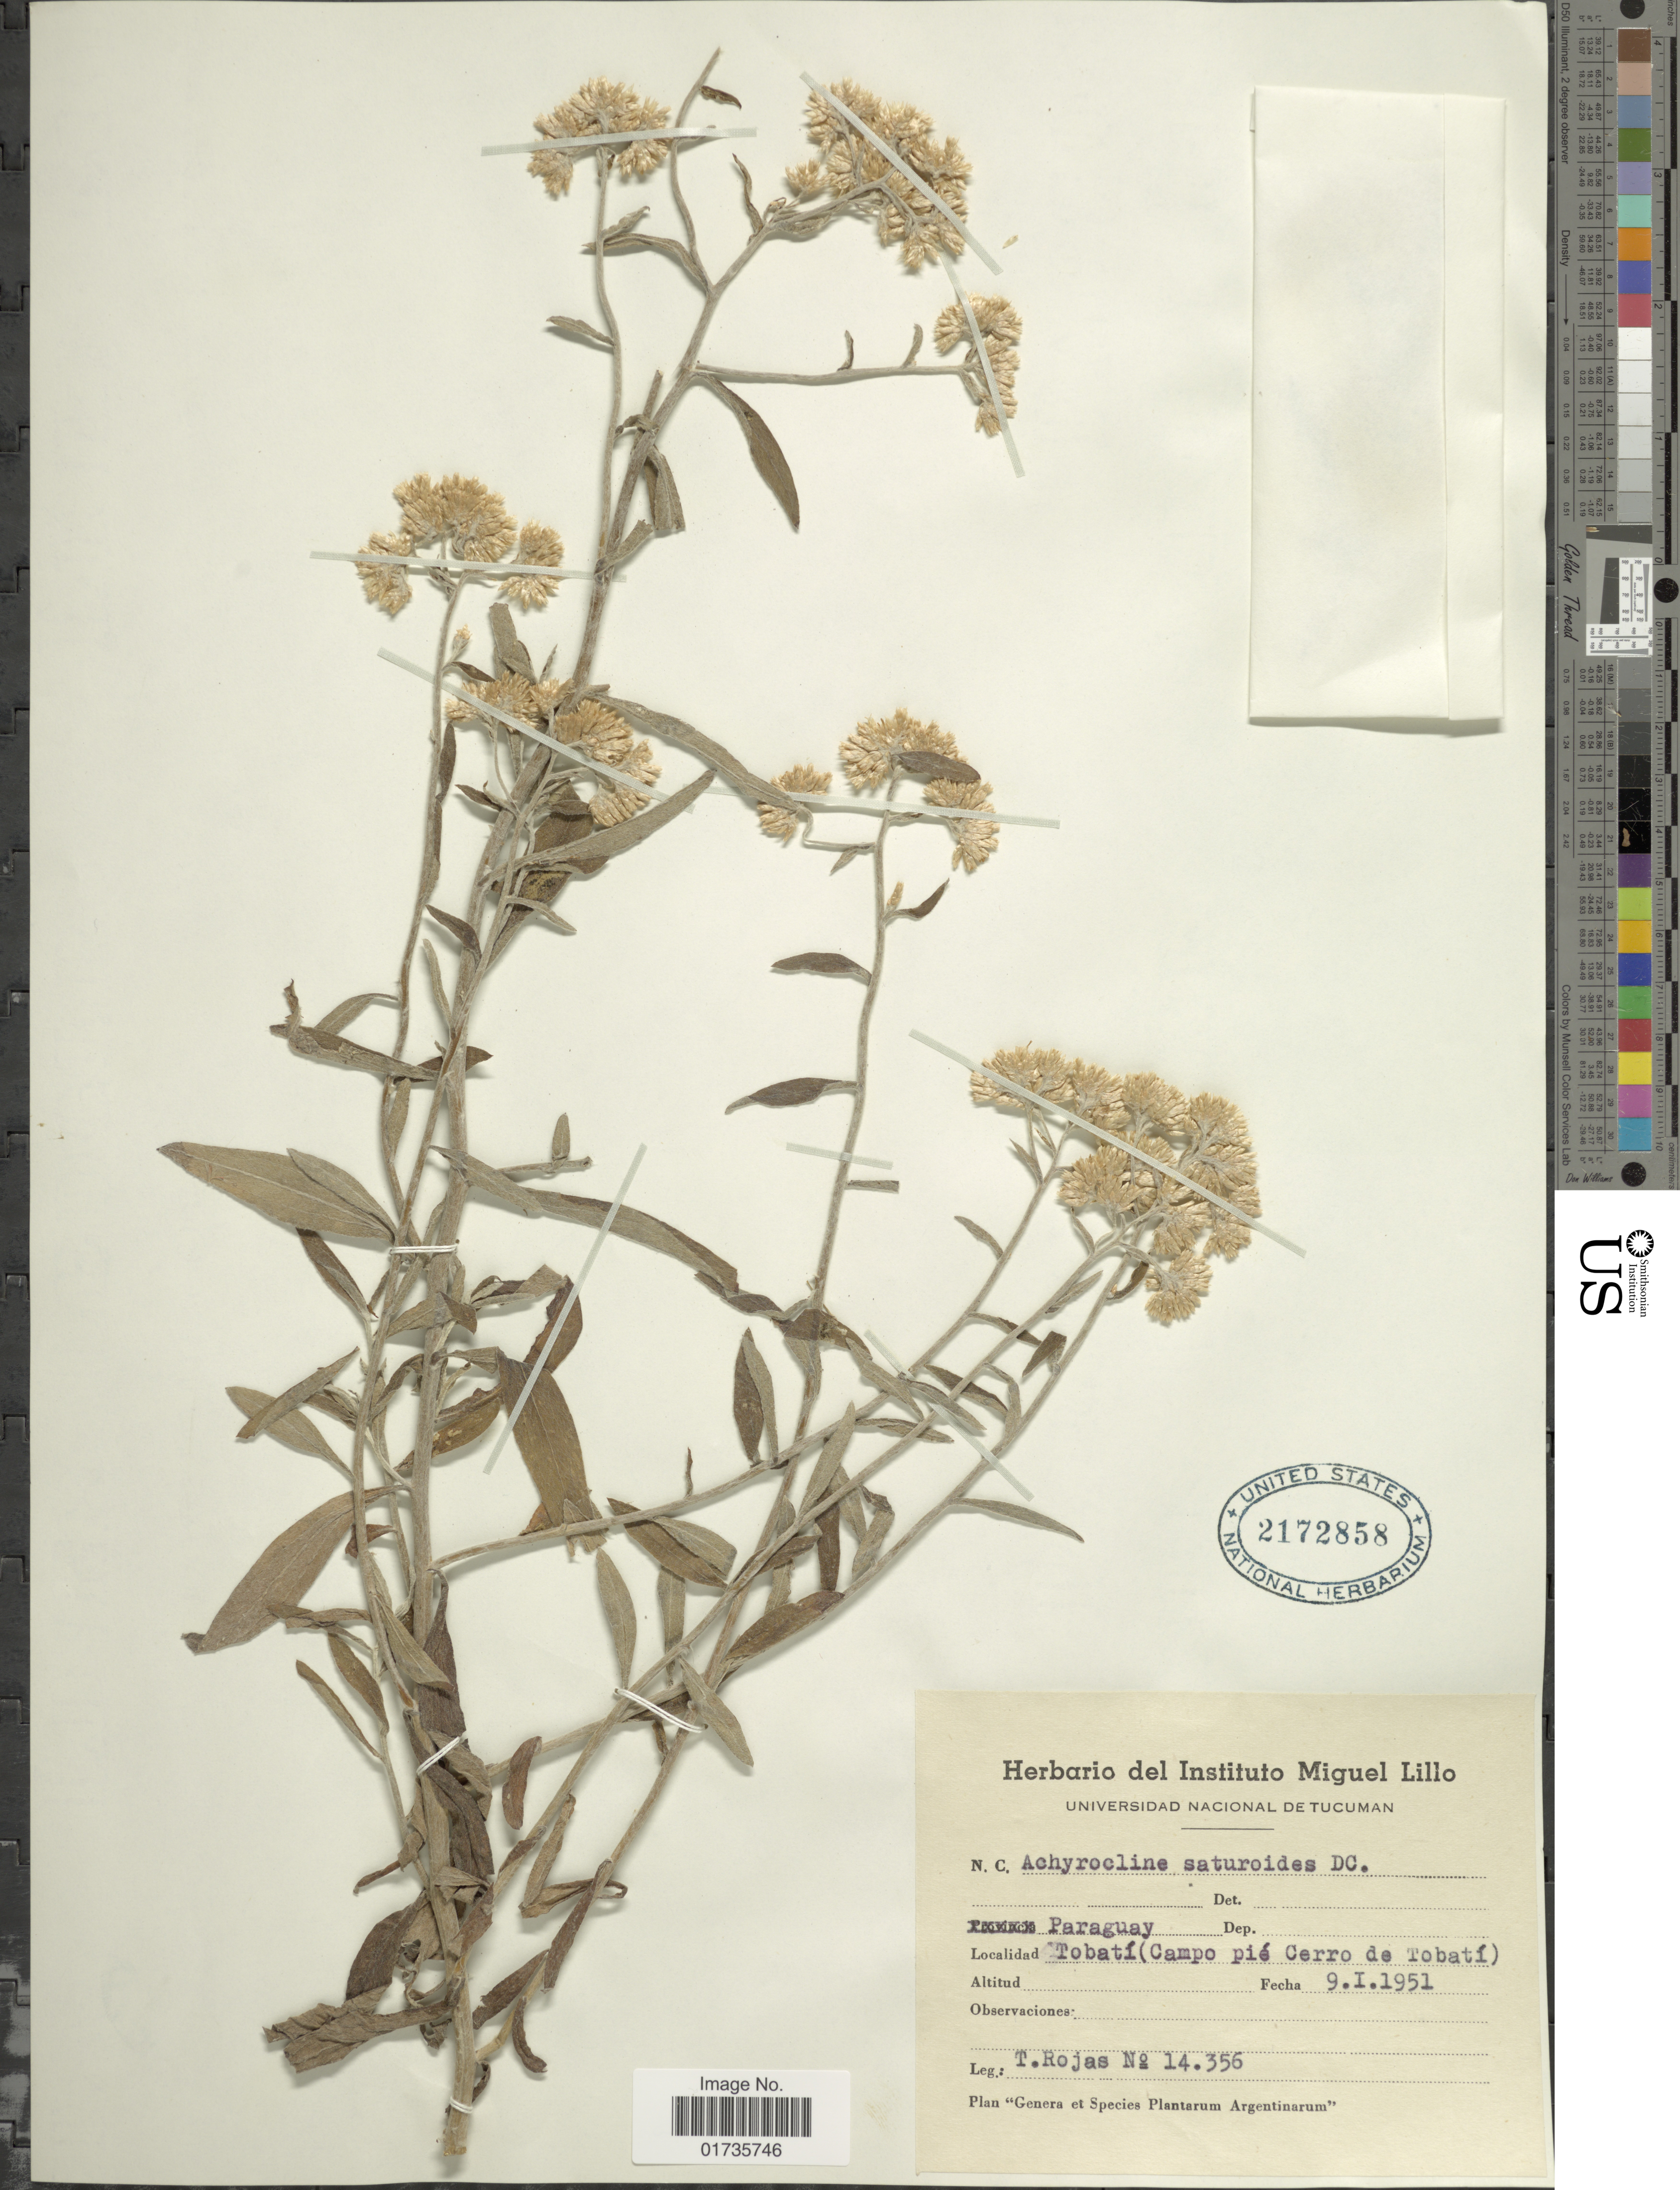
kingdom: Plantae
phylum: Tracheophyta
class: Magnoliopsida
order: Asterales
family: Asteraceae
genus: Achyrocline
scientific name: Achyrocline satureioides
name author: (Lam.) DC.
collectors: T. Rojas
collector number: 14356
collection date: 1951-01-09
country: Paraguay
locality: Tobatí (Campo pié Cerro de Tobatí)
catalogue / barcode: US 2172858